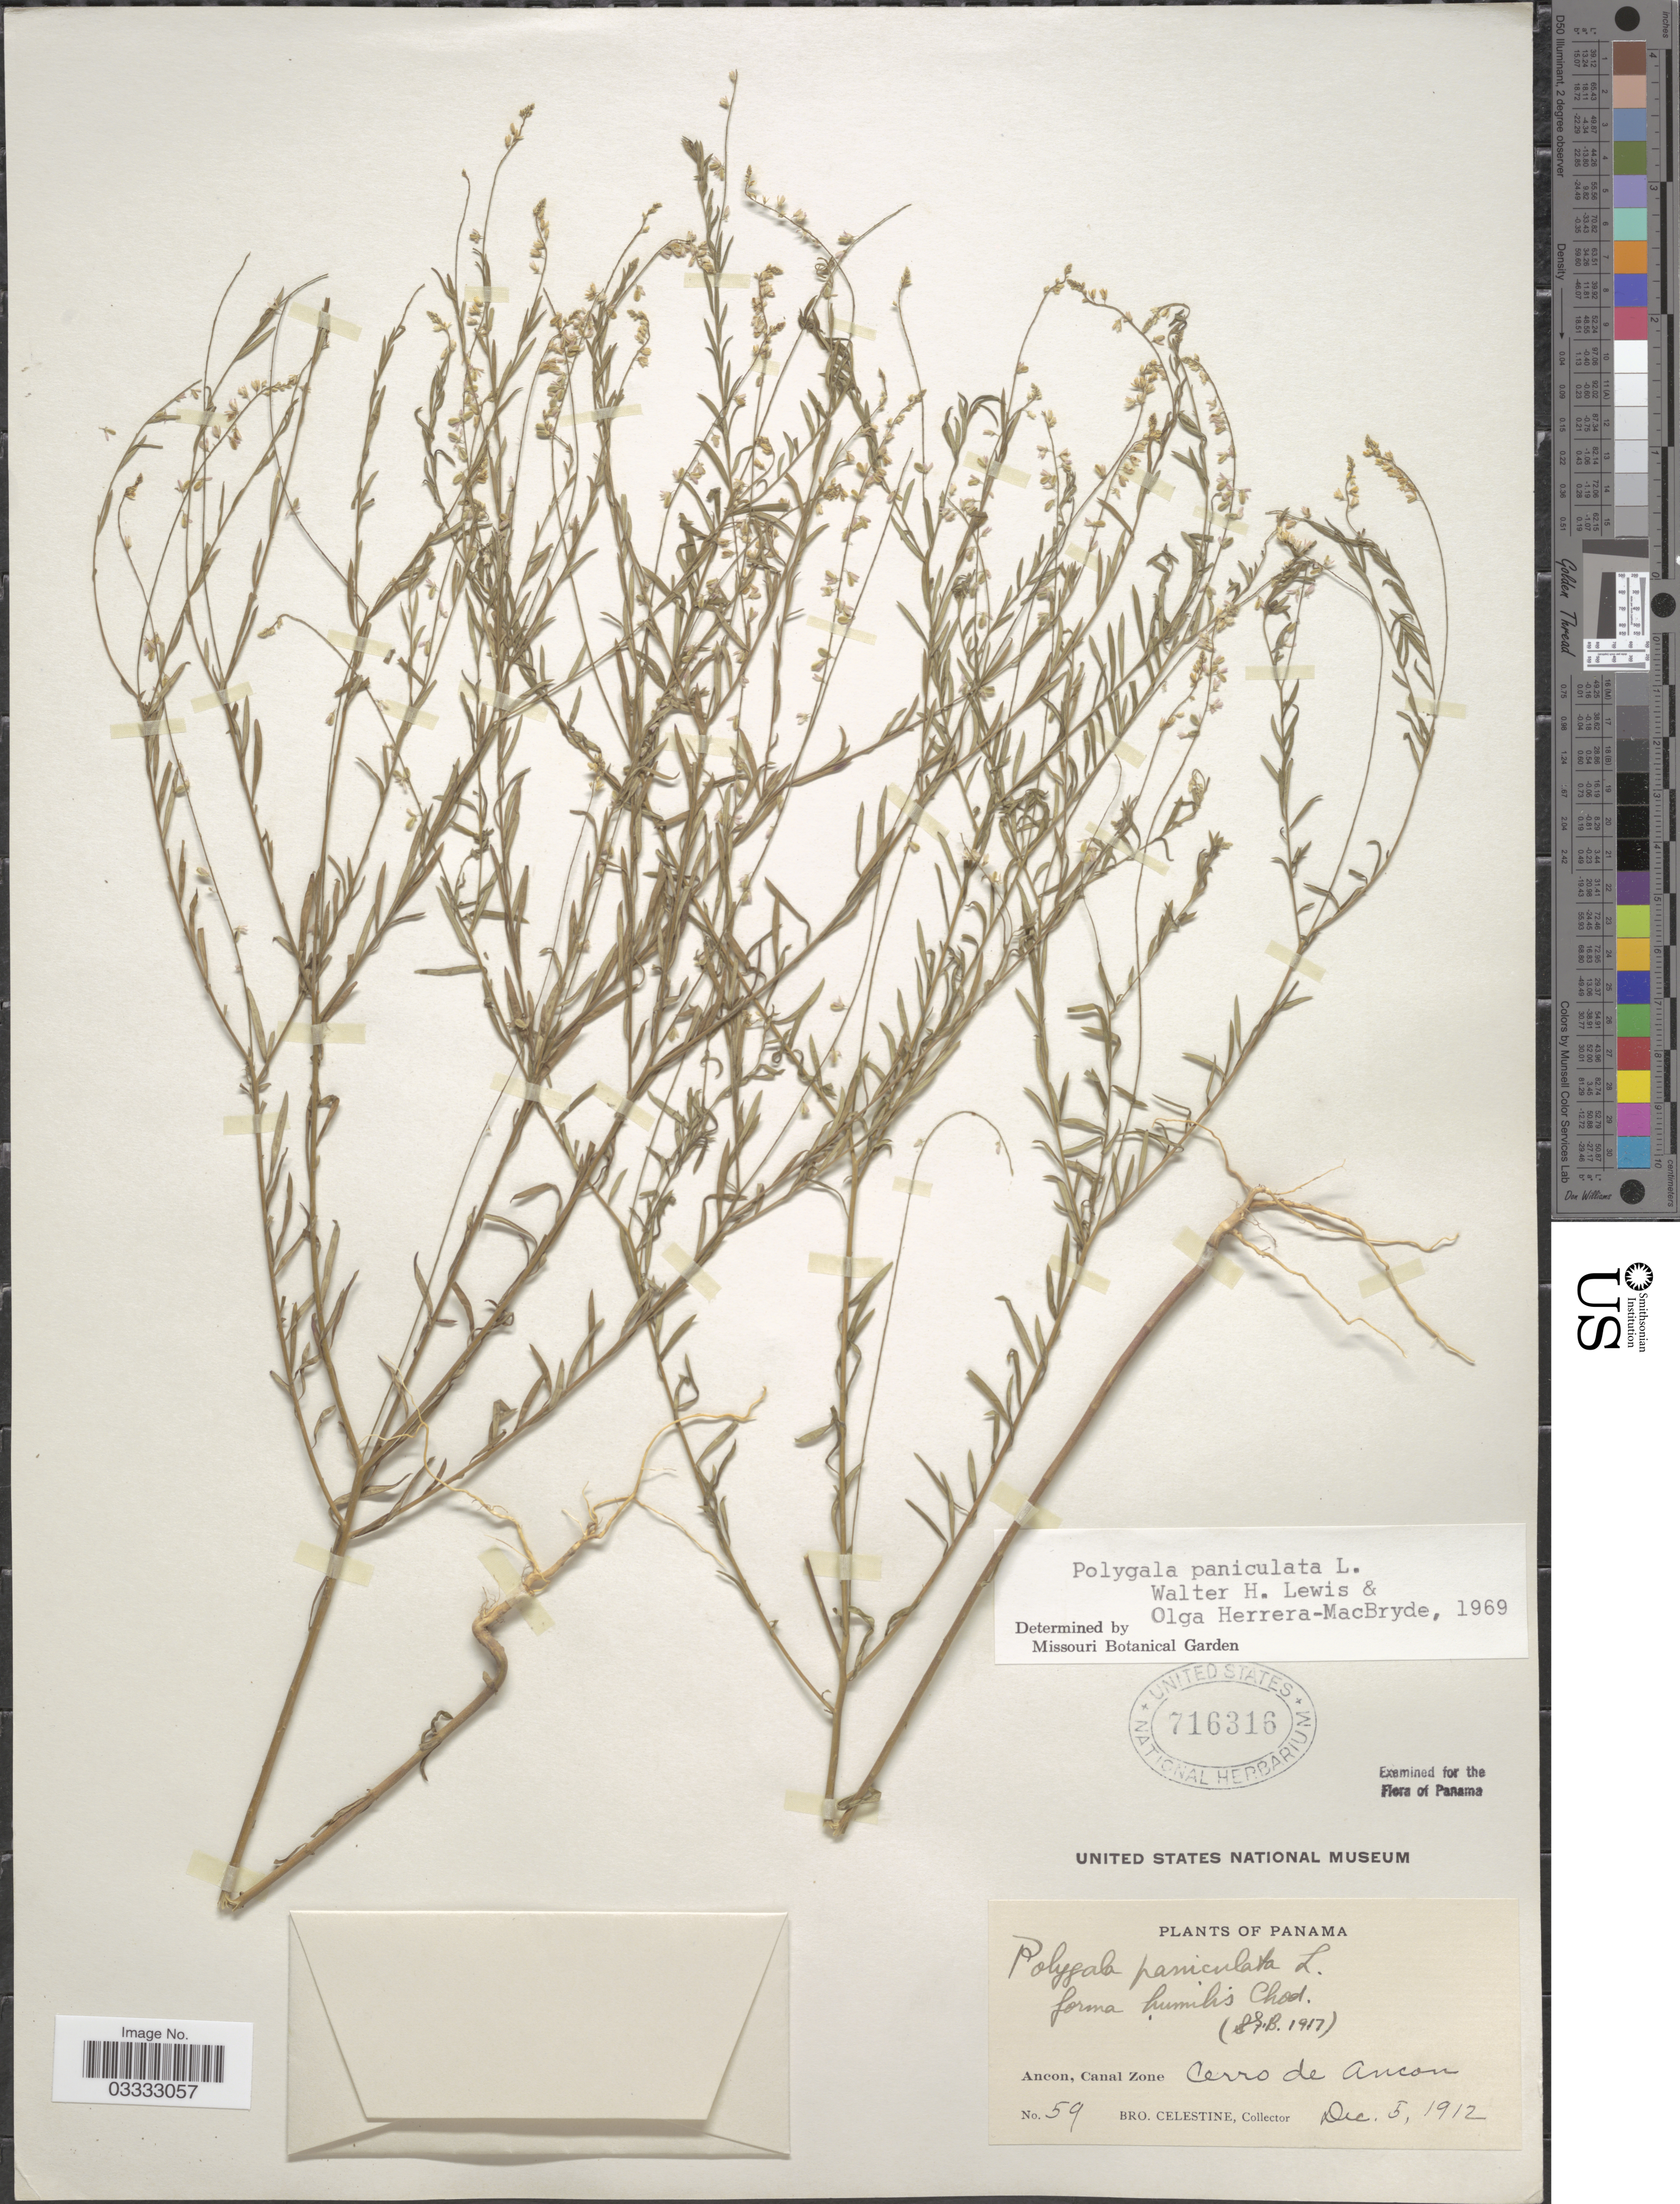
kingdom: Plantae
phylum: Tracheophyta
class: Magnoliopsida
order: Fabales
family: Polygalaceae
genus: Polygala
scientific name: Polygala paniculata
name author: L.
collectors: B. Celestine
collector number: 59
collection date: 1912-12-05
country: Panama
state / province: Colón / Panamá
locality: Ancon, Canal Zone. Cerro de Ancon.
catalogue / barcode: US 716316